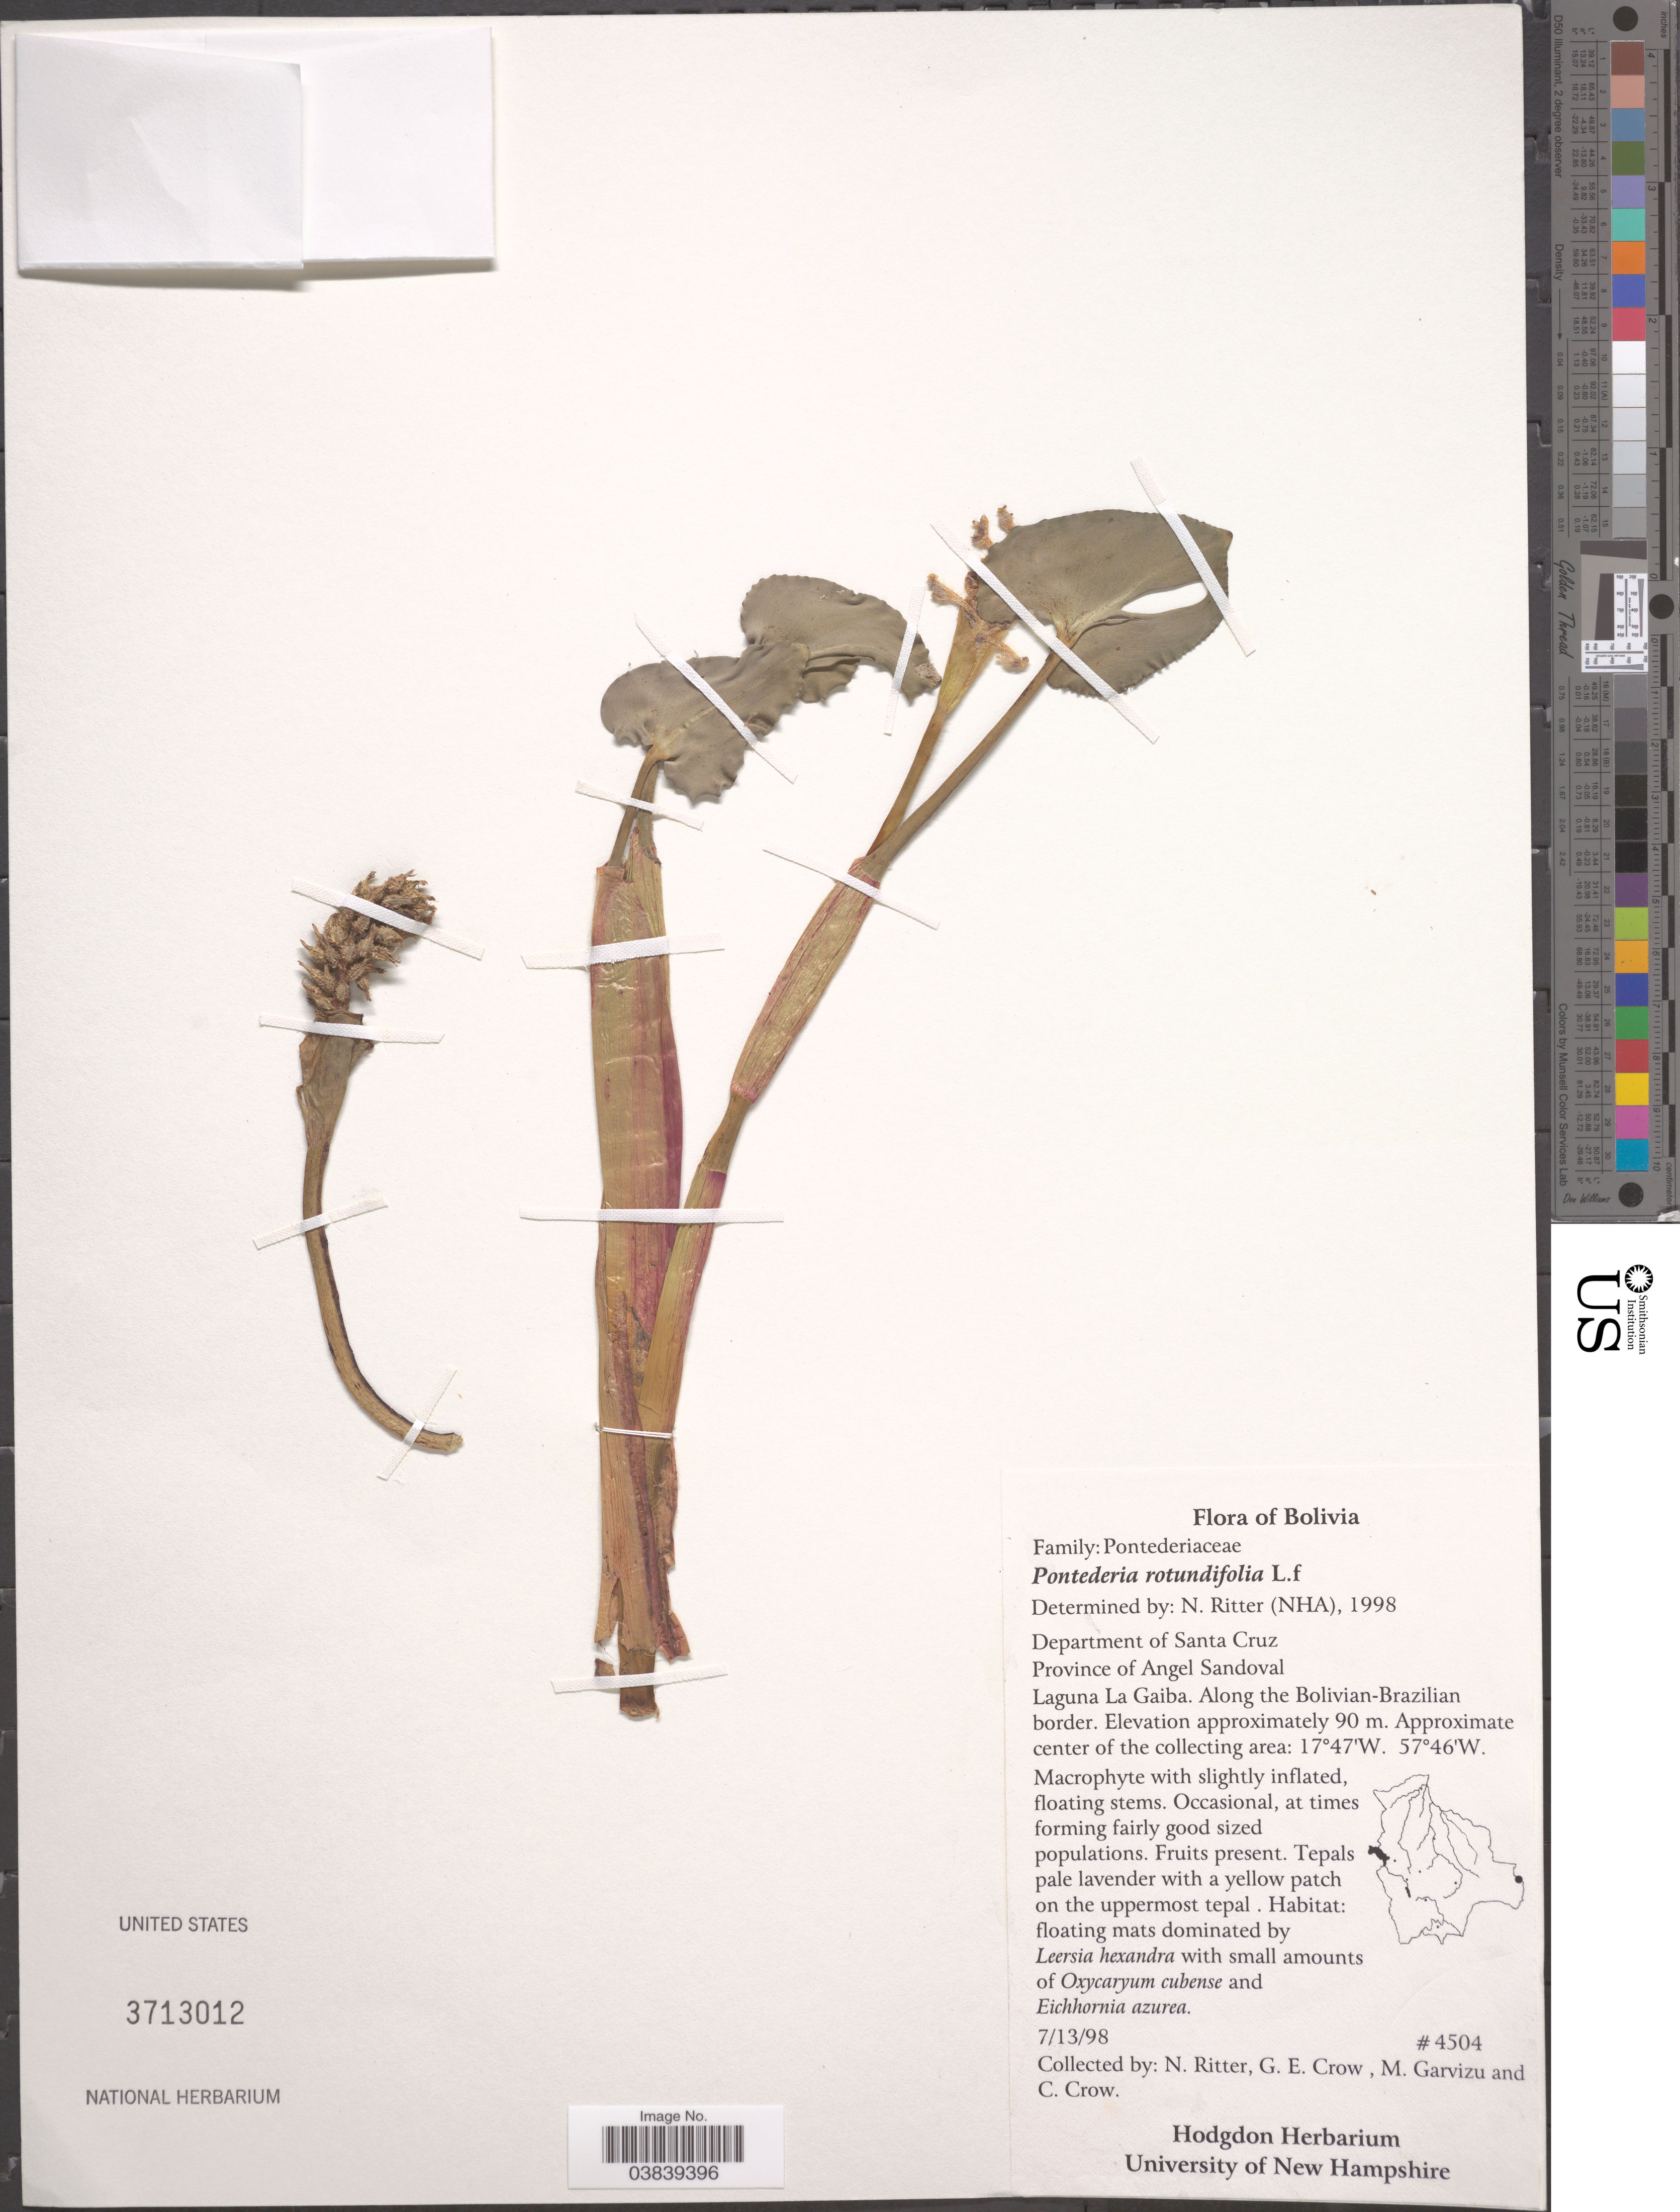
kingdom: Plantae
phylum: Tracheophyta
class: Liliopsida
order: Commelinales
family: Pontederiaceae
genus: Pontederia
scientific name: Pontederia rotundifolia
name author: L. f.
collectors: N. Ritter, G. Crow, M. Garvizu & C. Crow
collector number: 4504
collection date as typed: Transcribed d/m/y: 13/7/98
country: Bolivia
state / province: Santa Cruz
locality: Department of Santa Cruz. Province of Angel Sandoval. Laguna La Gaiba. Along the Bolivian-Brazilian border.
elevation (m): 90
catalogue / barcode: US 3713012